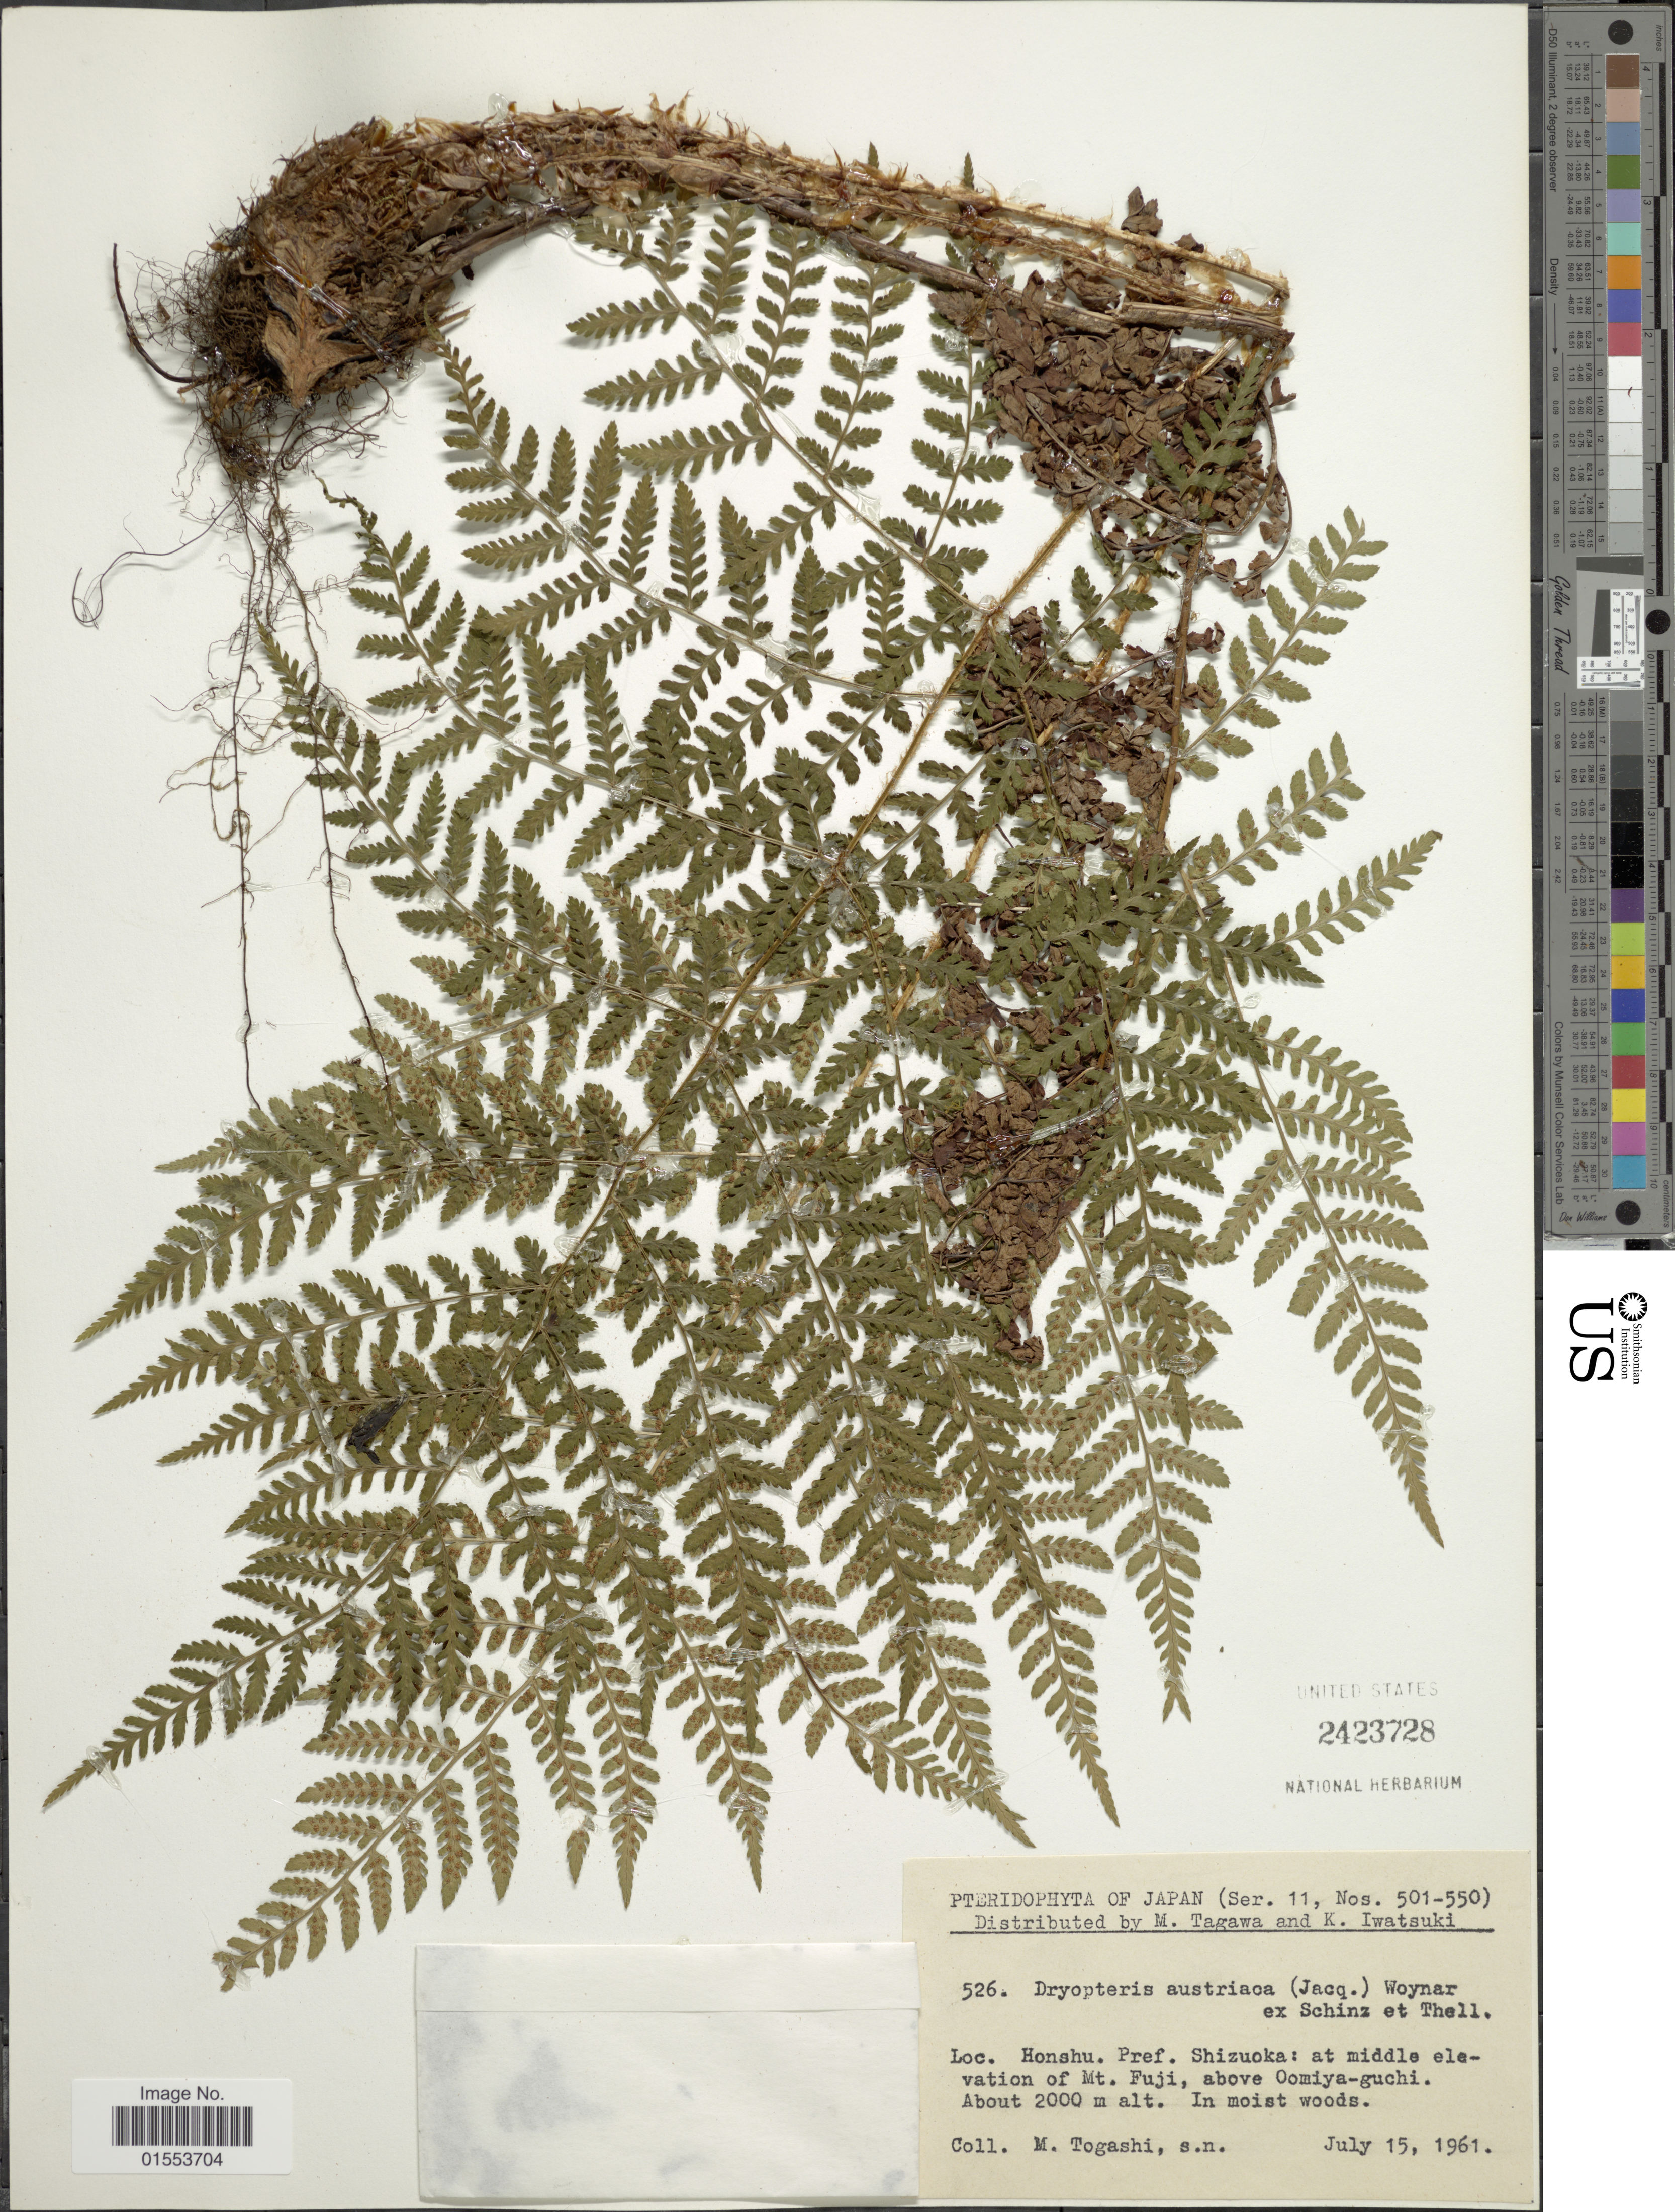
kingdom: Plantae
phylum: Tracheophyta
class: Polypodiopsida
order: Polypodiales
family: Dryopteridaceae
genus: Dryopteris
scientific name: Dryopteris austriaca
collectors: M. Togashi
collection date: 1961-07-15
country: Japan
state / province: Sizuoka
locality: Japan, Honshu. Pref. Shizuoka: at middel elevation of Mt. Fuji, above Oomiya-guchi.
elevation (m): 2000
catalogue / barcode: US 2423728